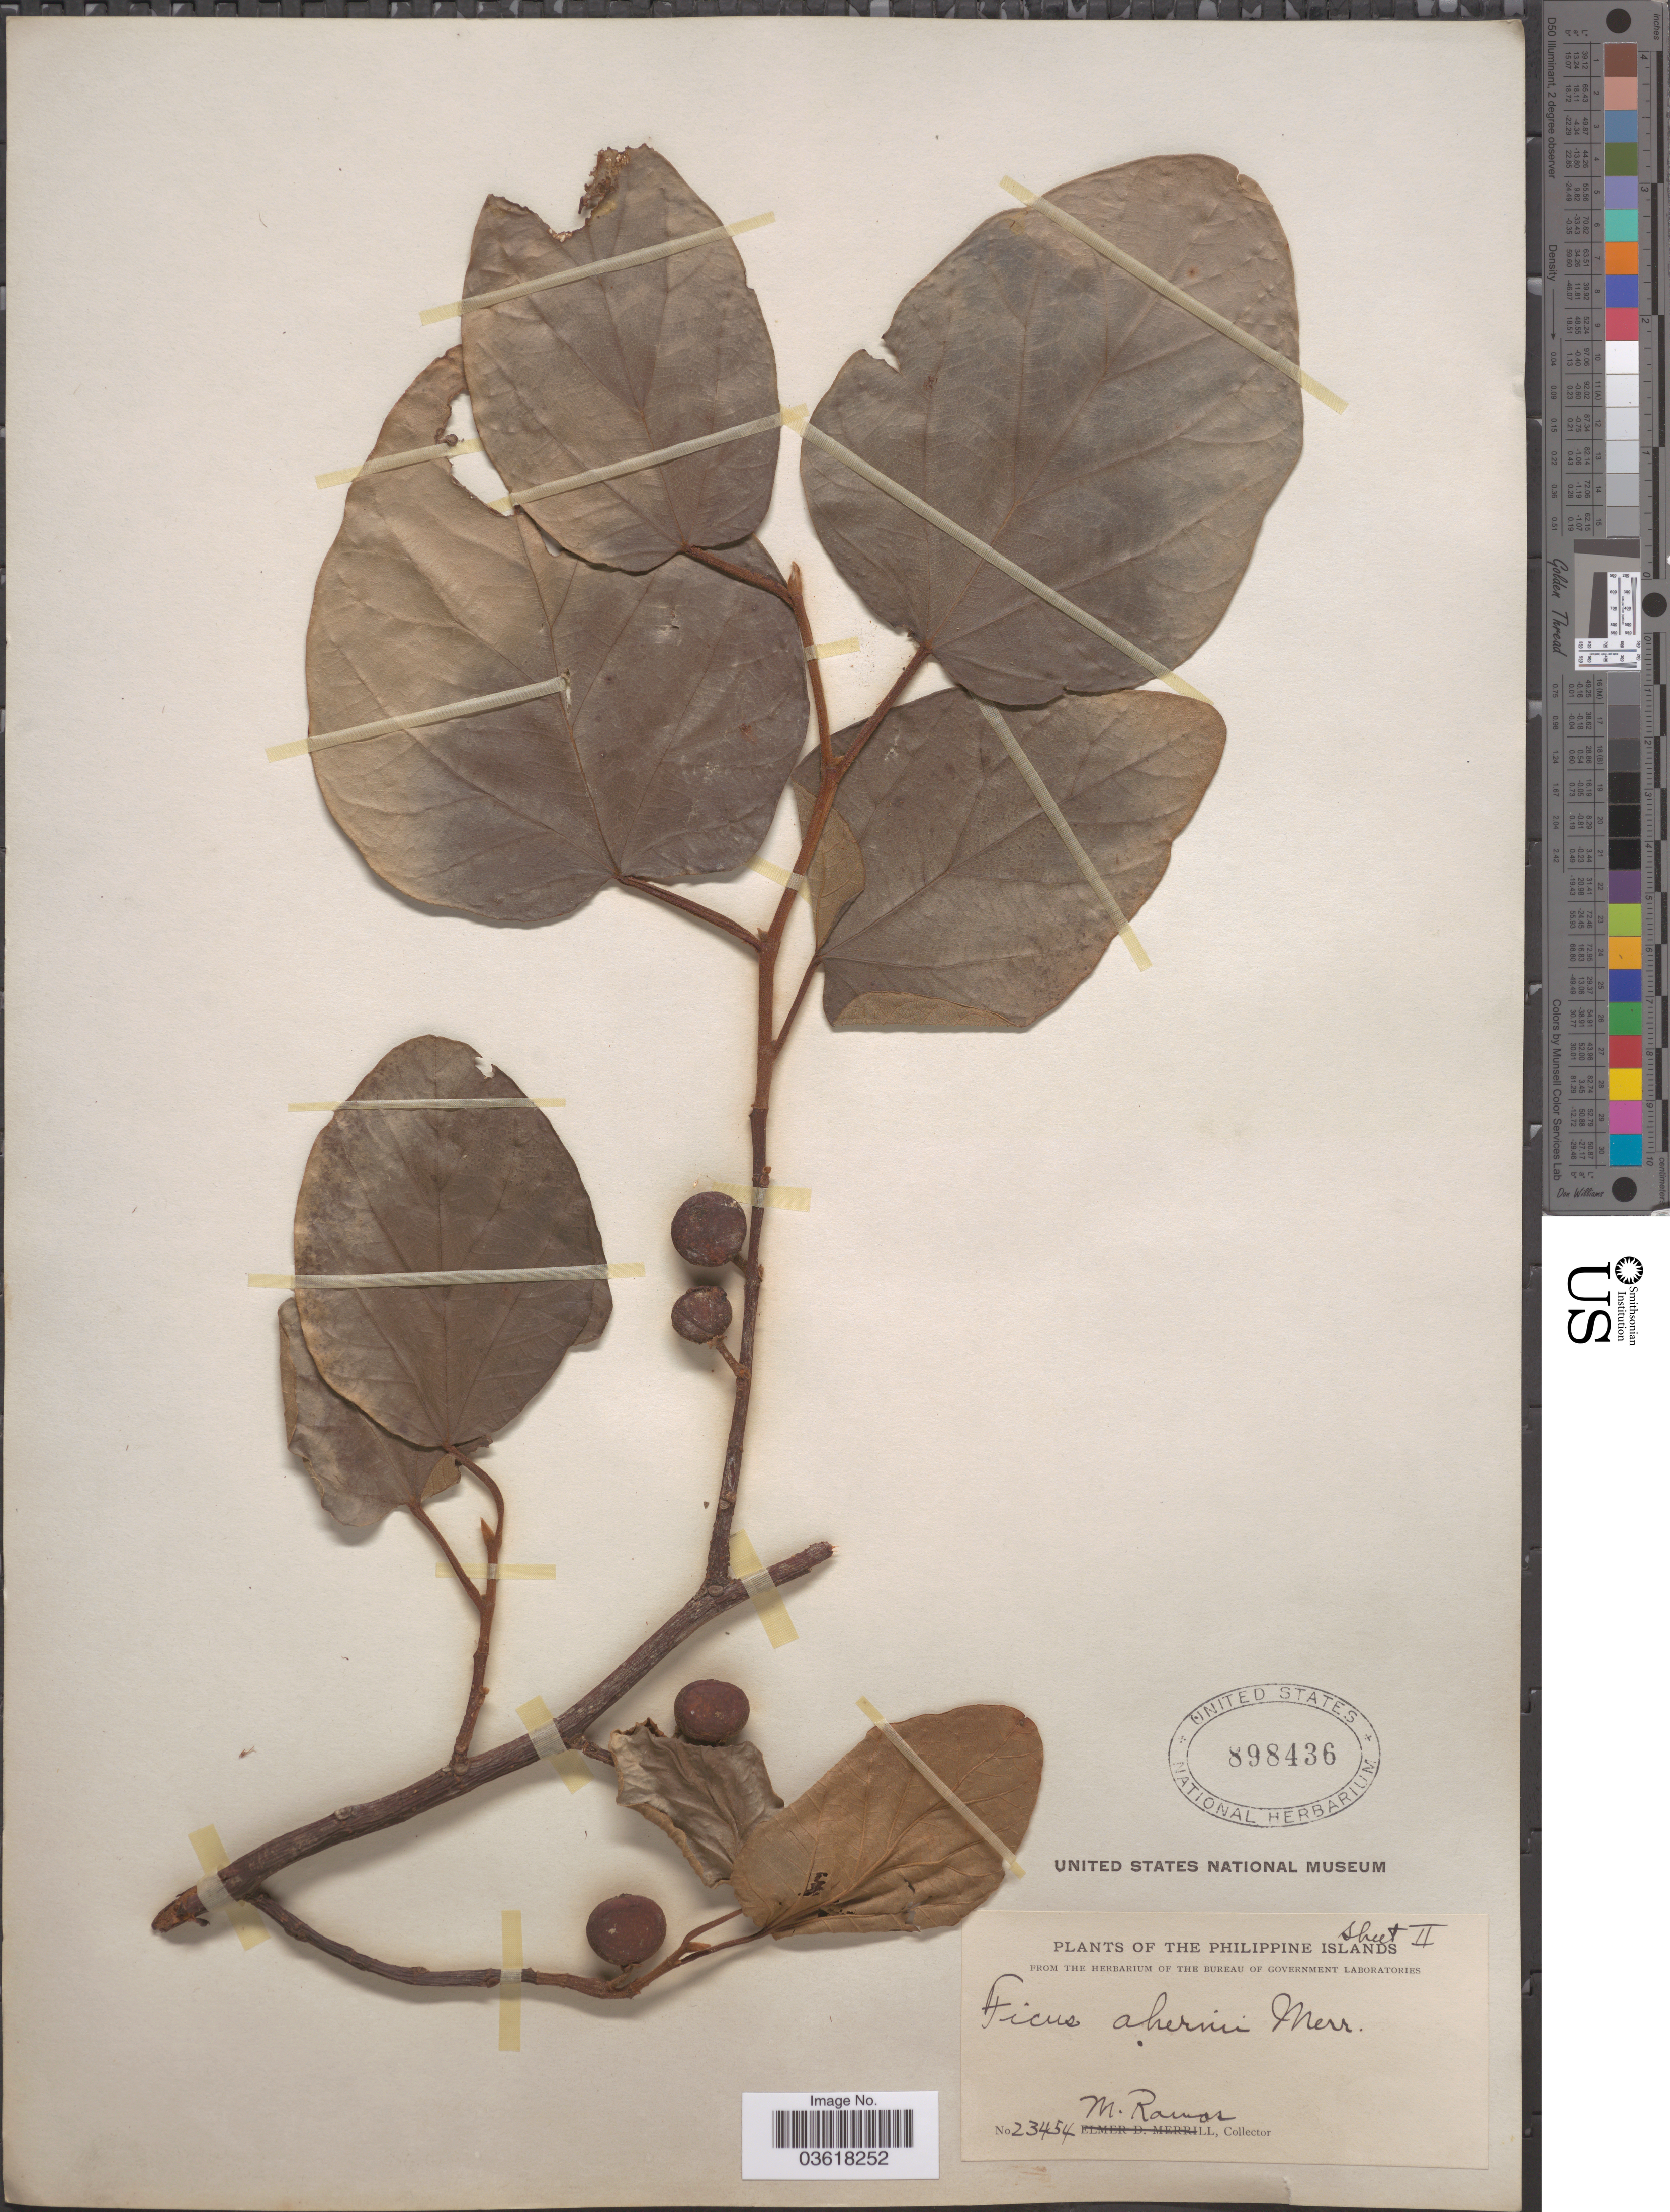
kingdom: Plantae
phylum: Tracheophyta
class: Magnoliopsida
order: Rosales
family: Moraceae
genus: Ficus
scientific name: Ficus ahernii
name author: Merr.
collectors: M. Ramos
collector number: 23454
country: Philippines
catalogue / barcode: US 898436